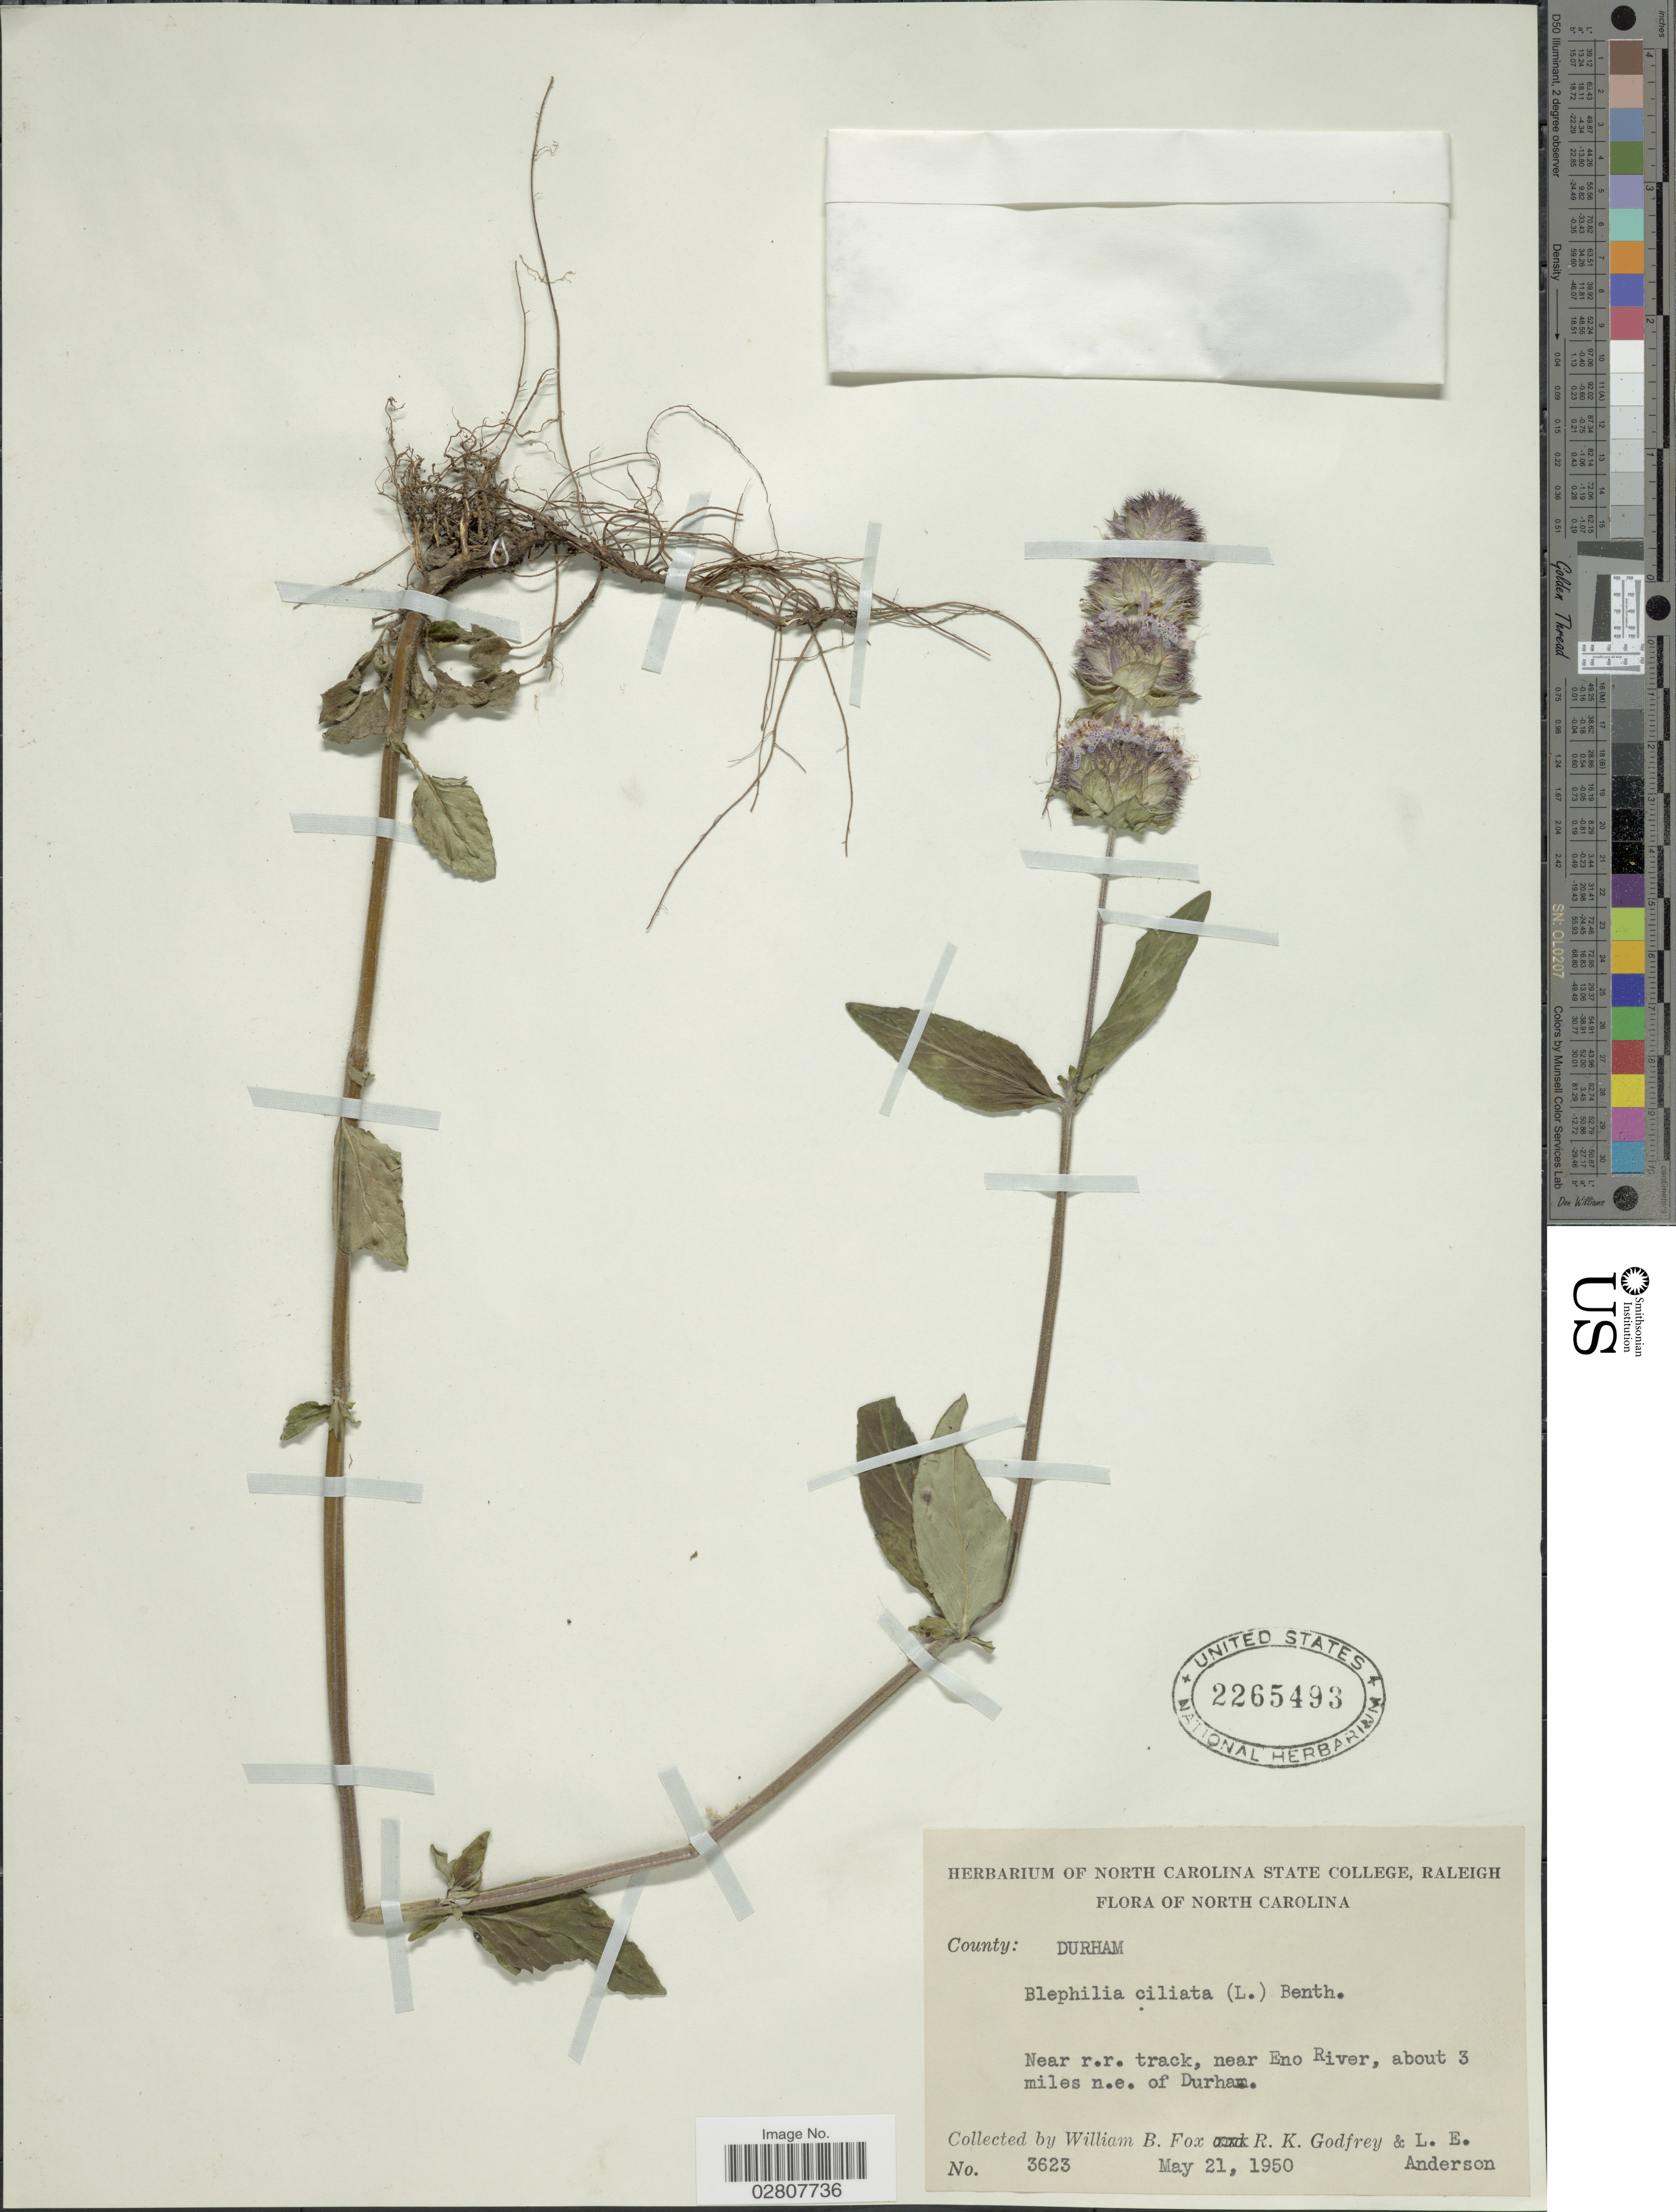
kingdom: Plantae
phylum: Tracheophyta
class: Magnoliopsida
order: Lamiales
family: Lamiaceae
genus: Blephilia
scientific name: Blephilia ciliata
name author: (L.) Raf. ex Benth.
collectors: W. Fox, R. K. Godfrey & L. E. Anderson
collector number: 3623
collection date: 1950-05-21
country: United States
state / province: North Carolina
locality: County: Durham. Near r.r. track, near Eno River, about 3 miles n.e. of Durham.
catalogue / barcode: US 2265493